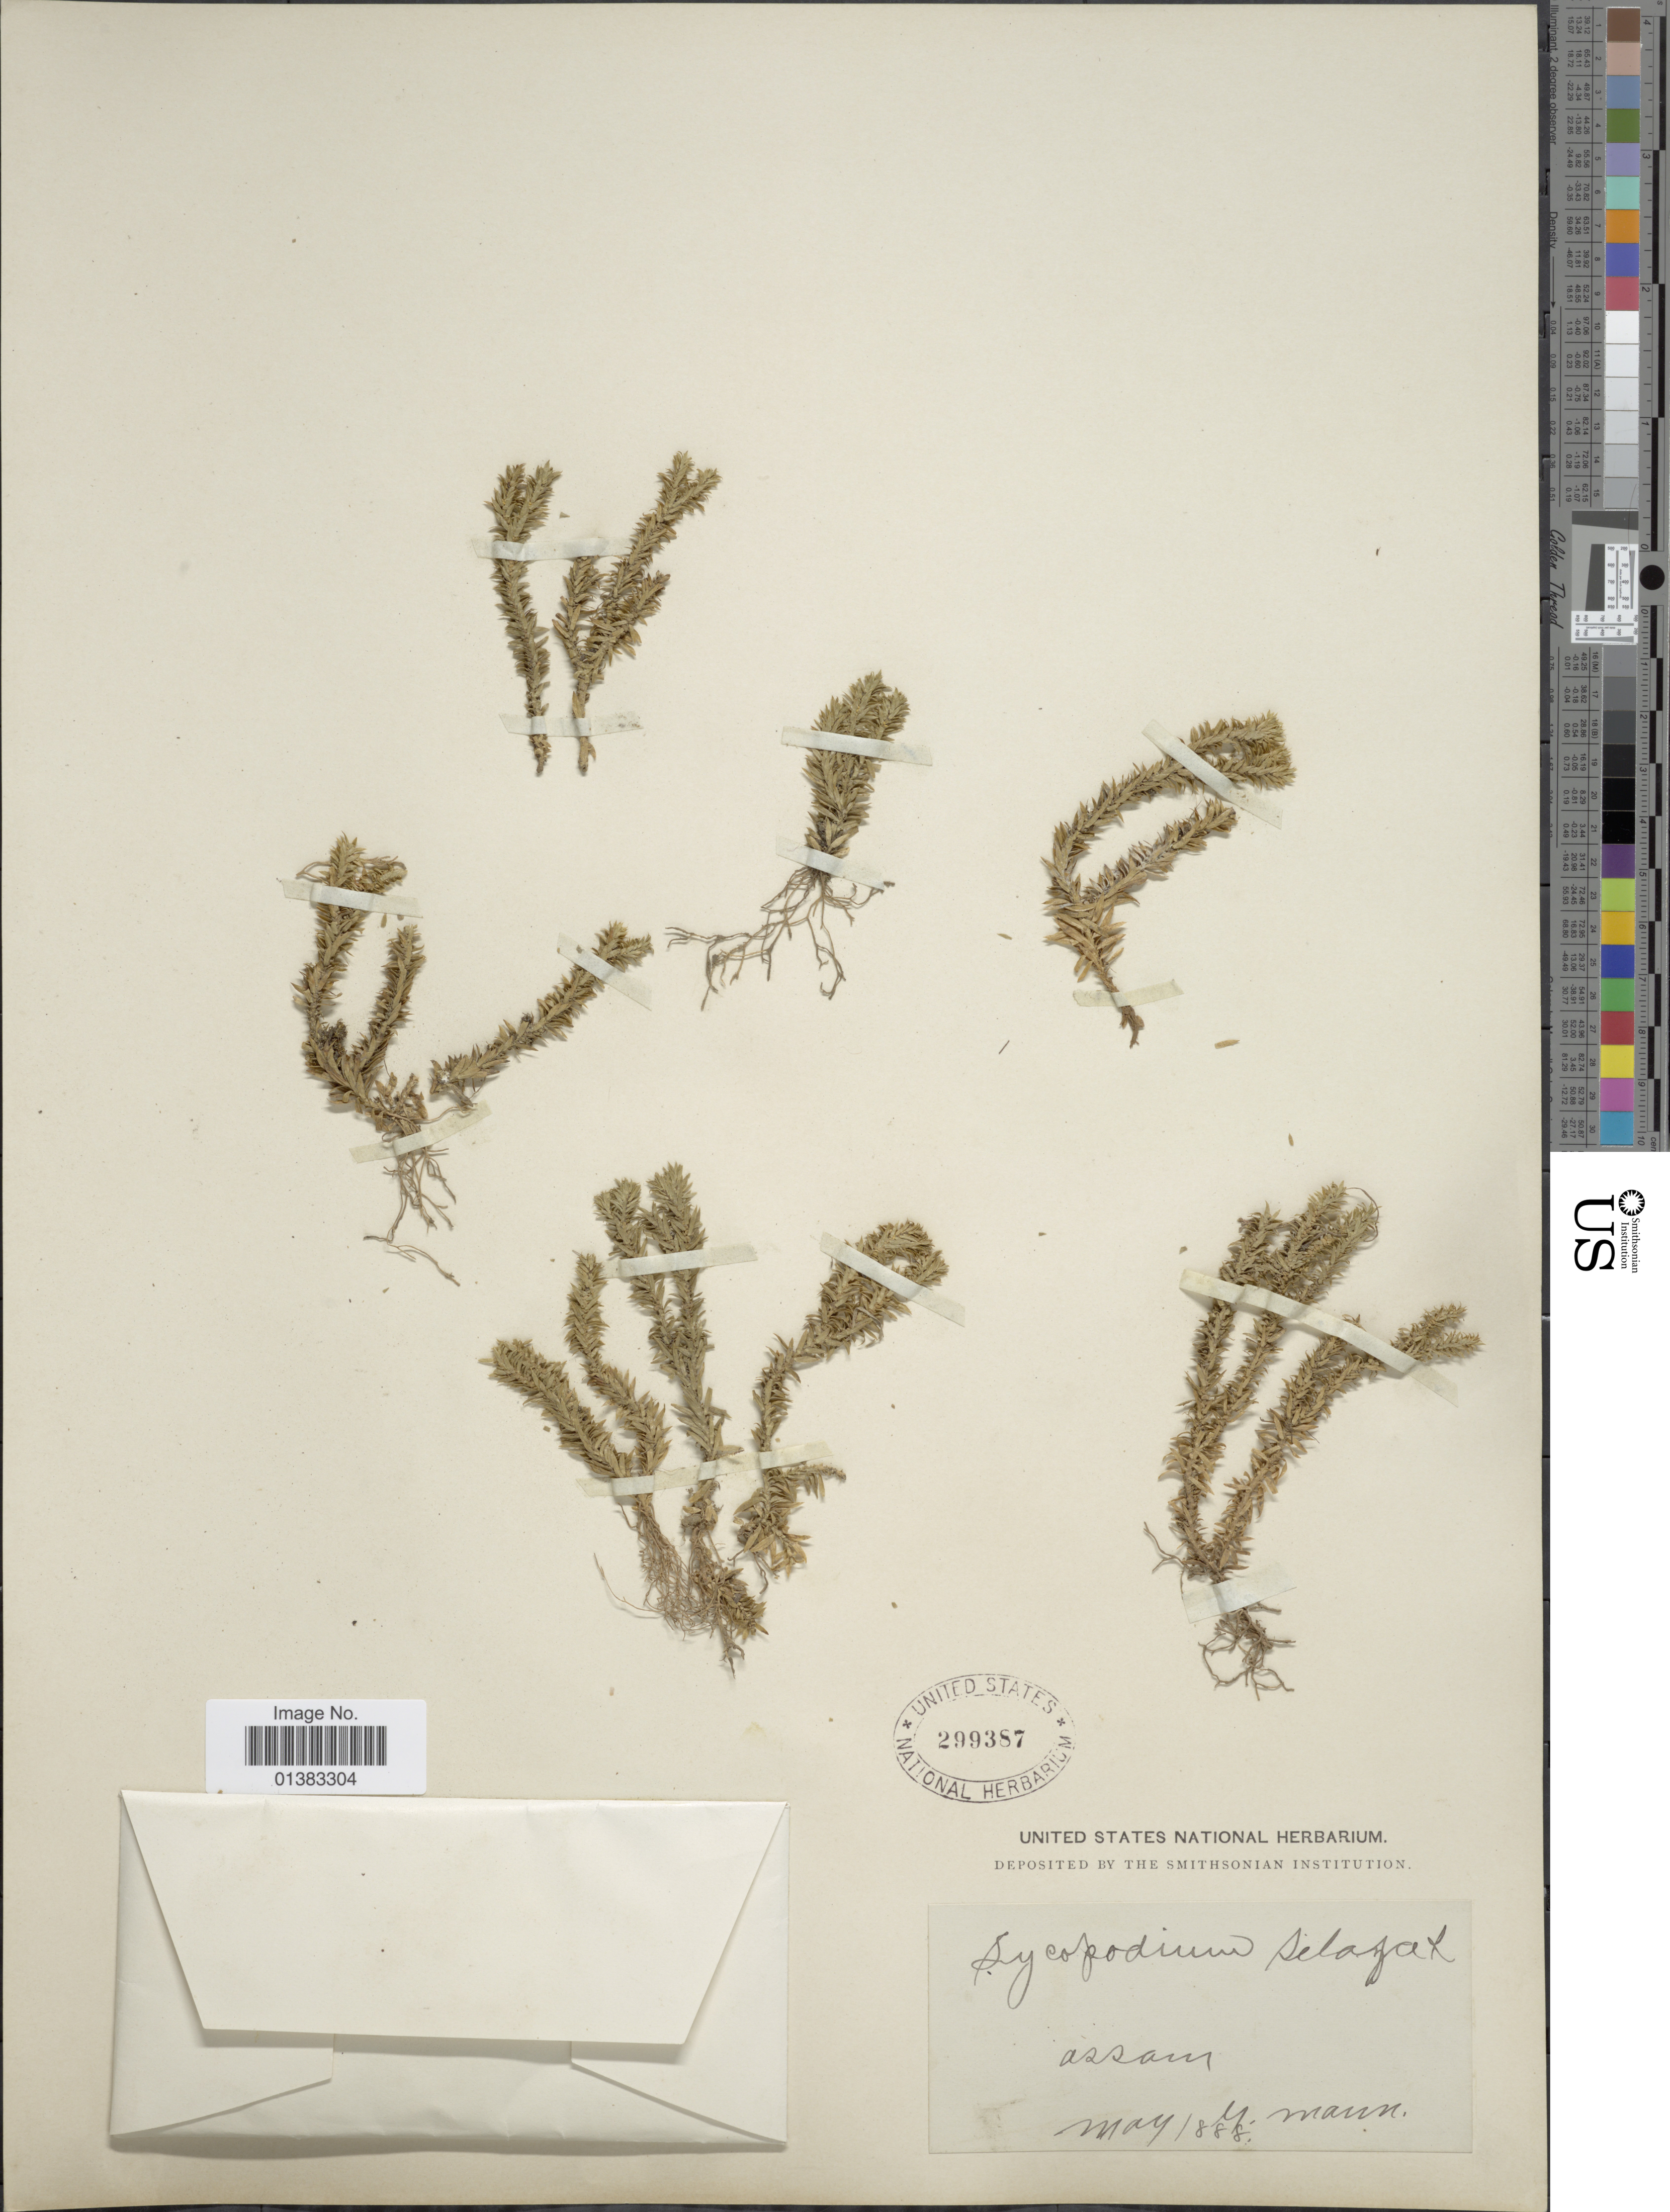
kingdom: Plantae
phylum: Tracheophyta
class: Lycopodiopsida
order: Lycopodiales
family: Lycopodiaceae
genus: Huperzia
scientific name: Huperzia selago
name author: (L.) Bernh. ex Schrank & Mart.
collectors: G. Mann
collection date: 1888-05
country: India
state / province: Assam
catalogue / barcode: US 299387